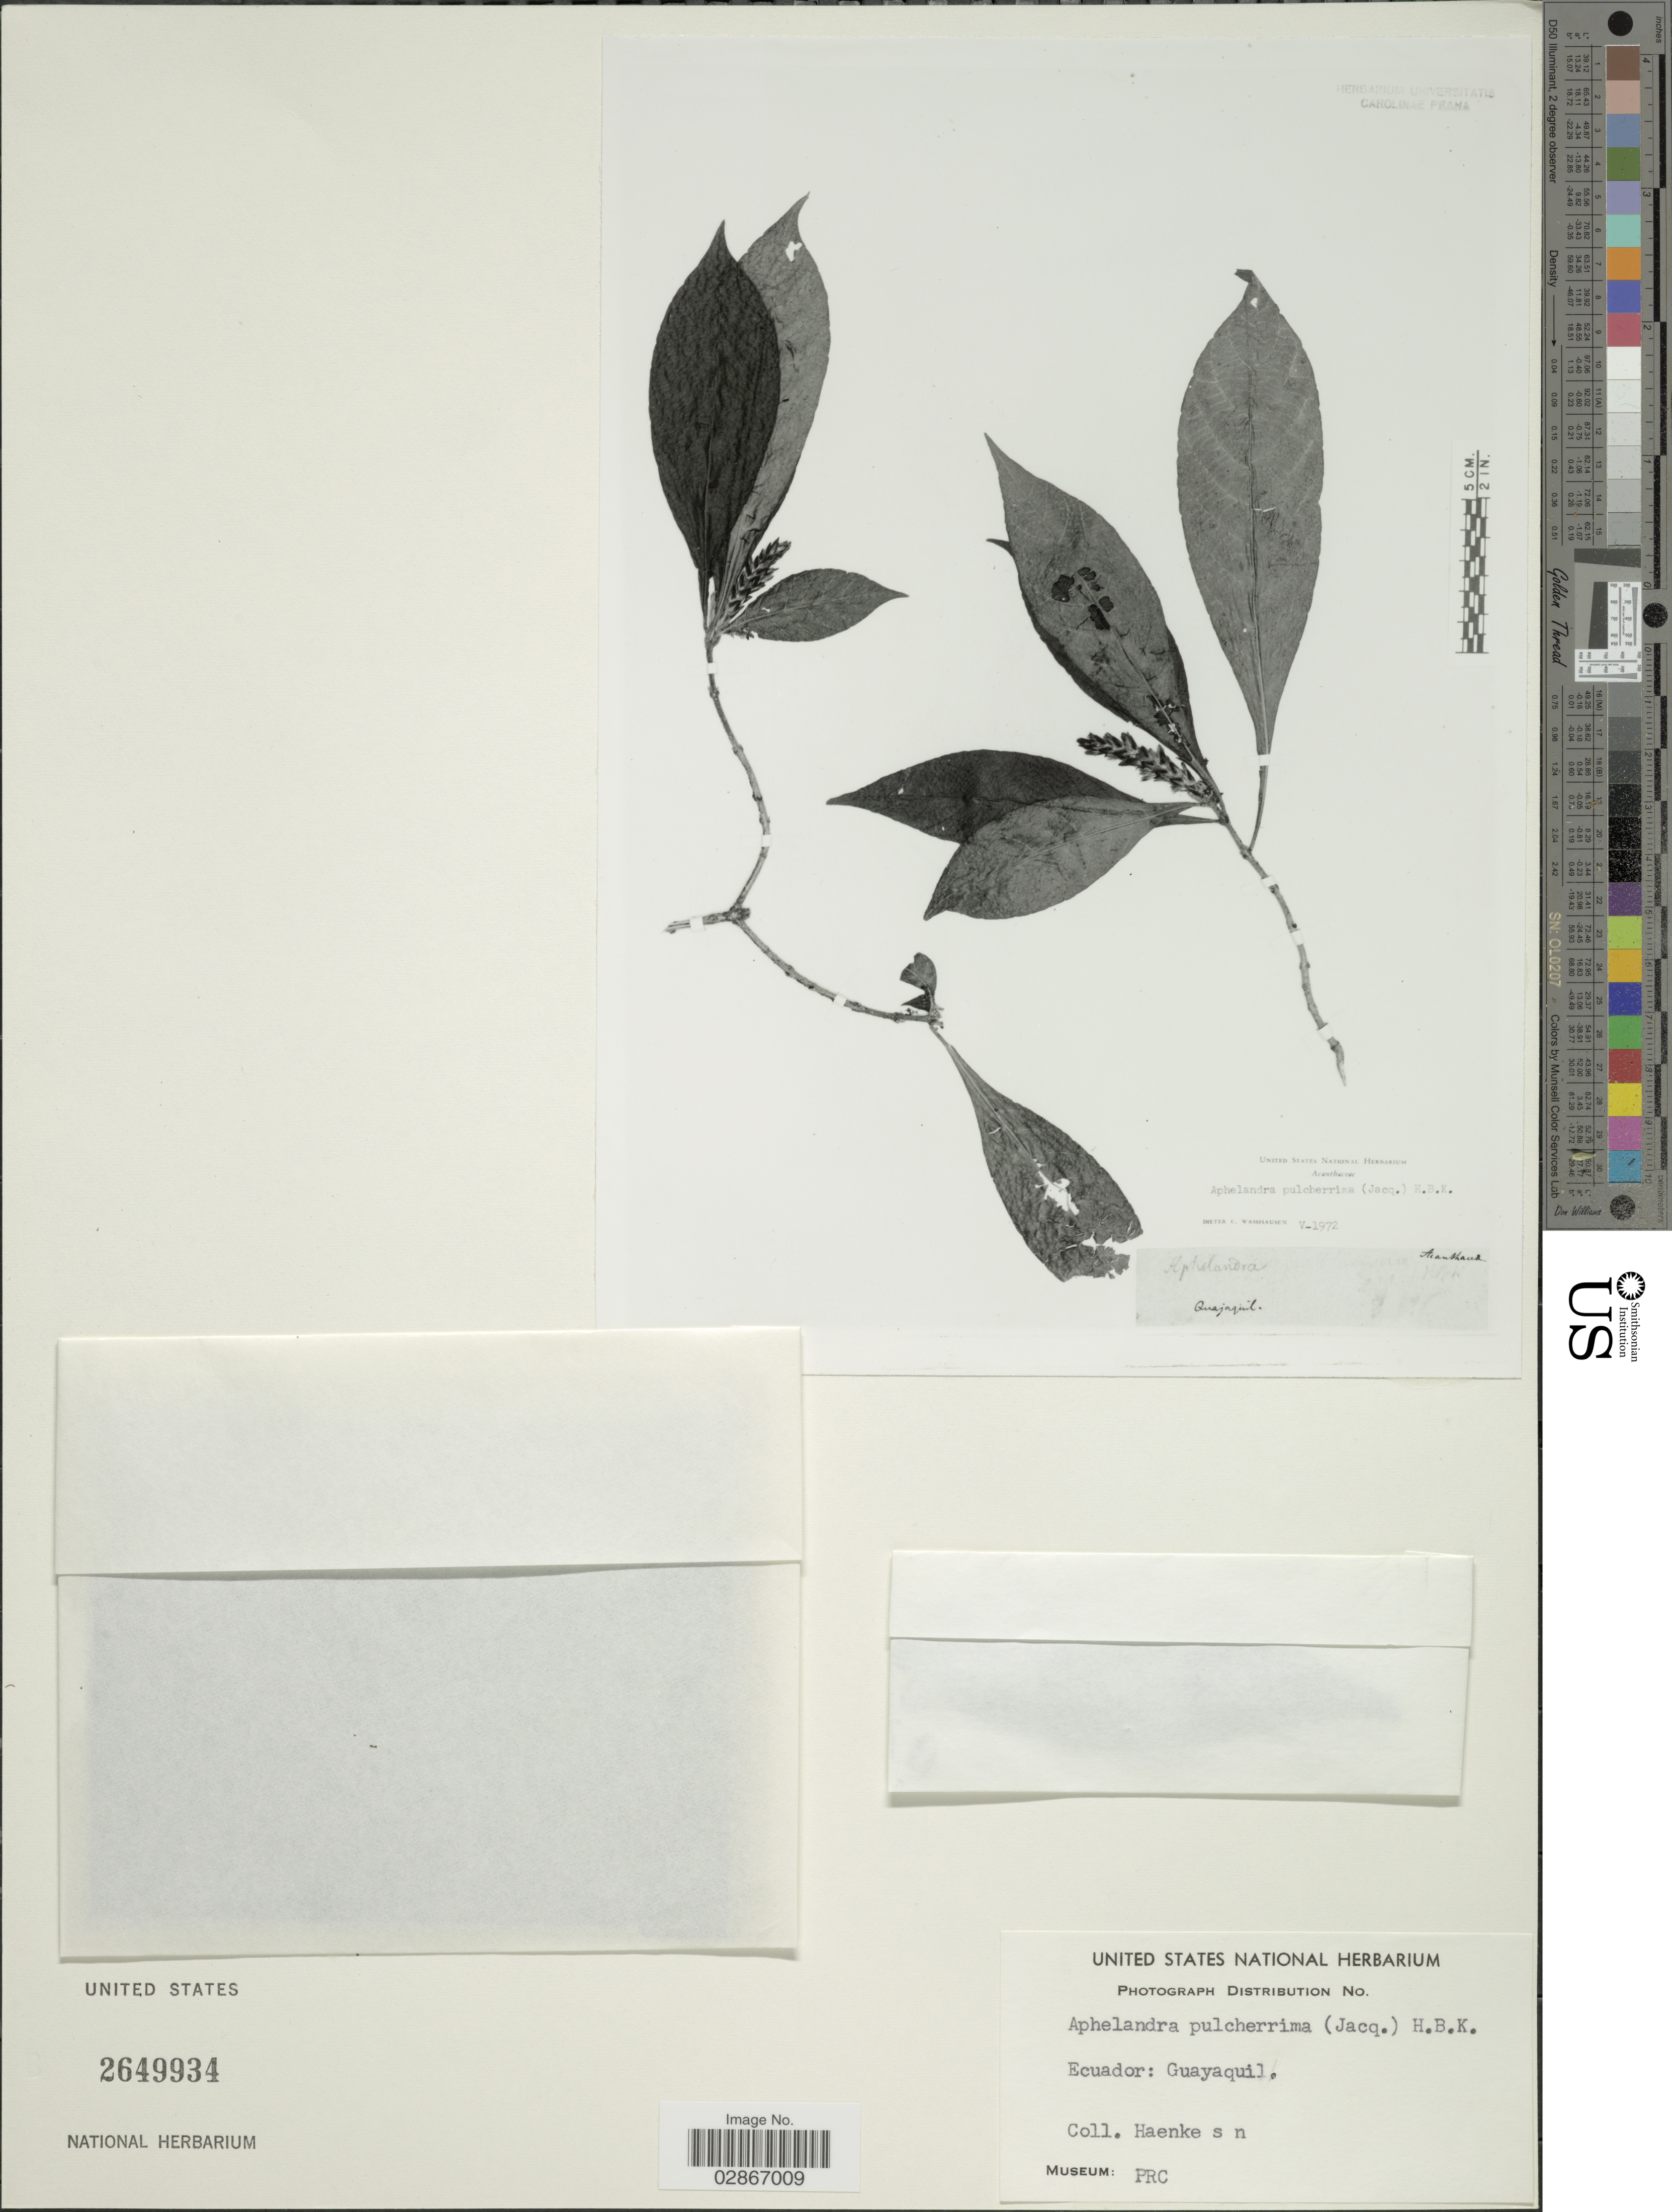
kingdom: Plantae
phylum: Tracheophyta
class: Magnoliopsida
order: Lamiales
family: Acanthaceae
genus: Aphelandra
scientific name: Aphelandra glabrata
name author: Willd. ex Nees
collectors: Haenke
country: Ecuador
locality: Guayaquil.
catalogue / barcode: US 2649934